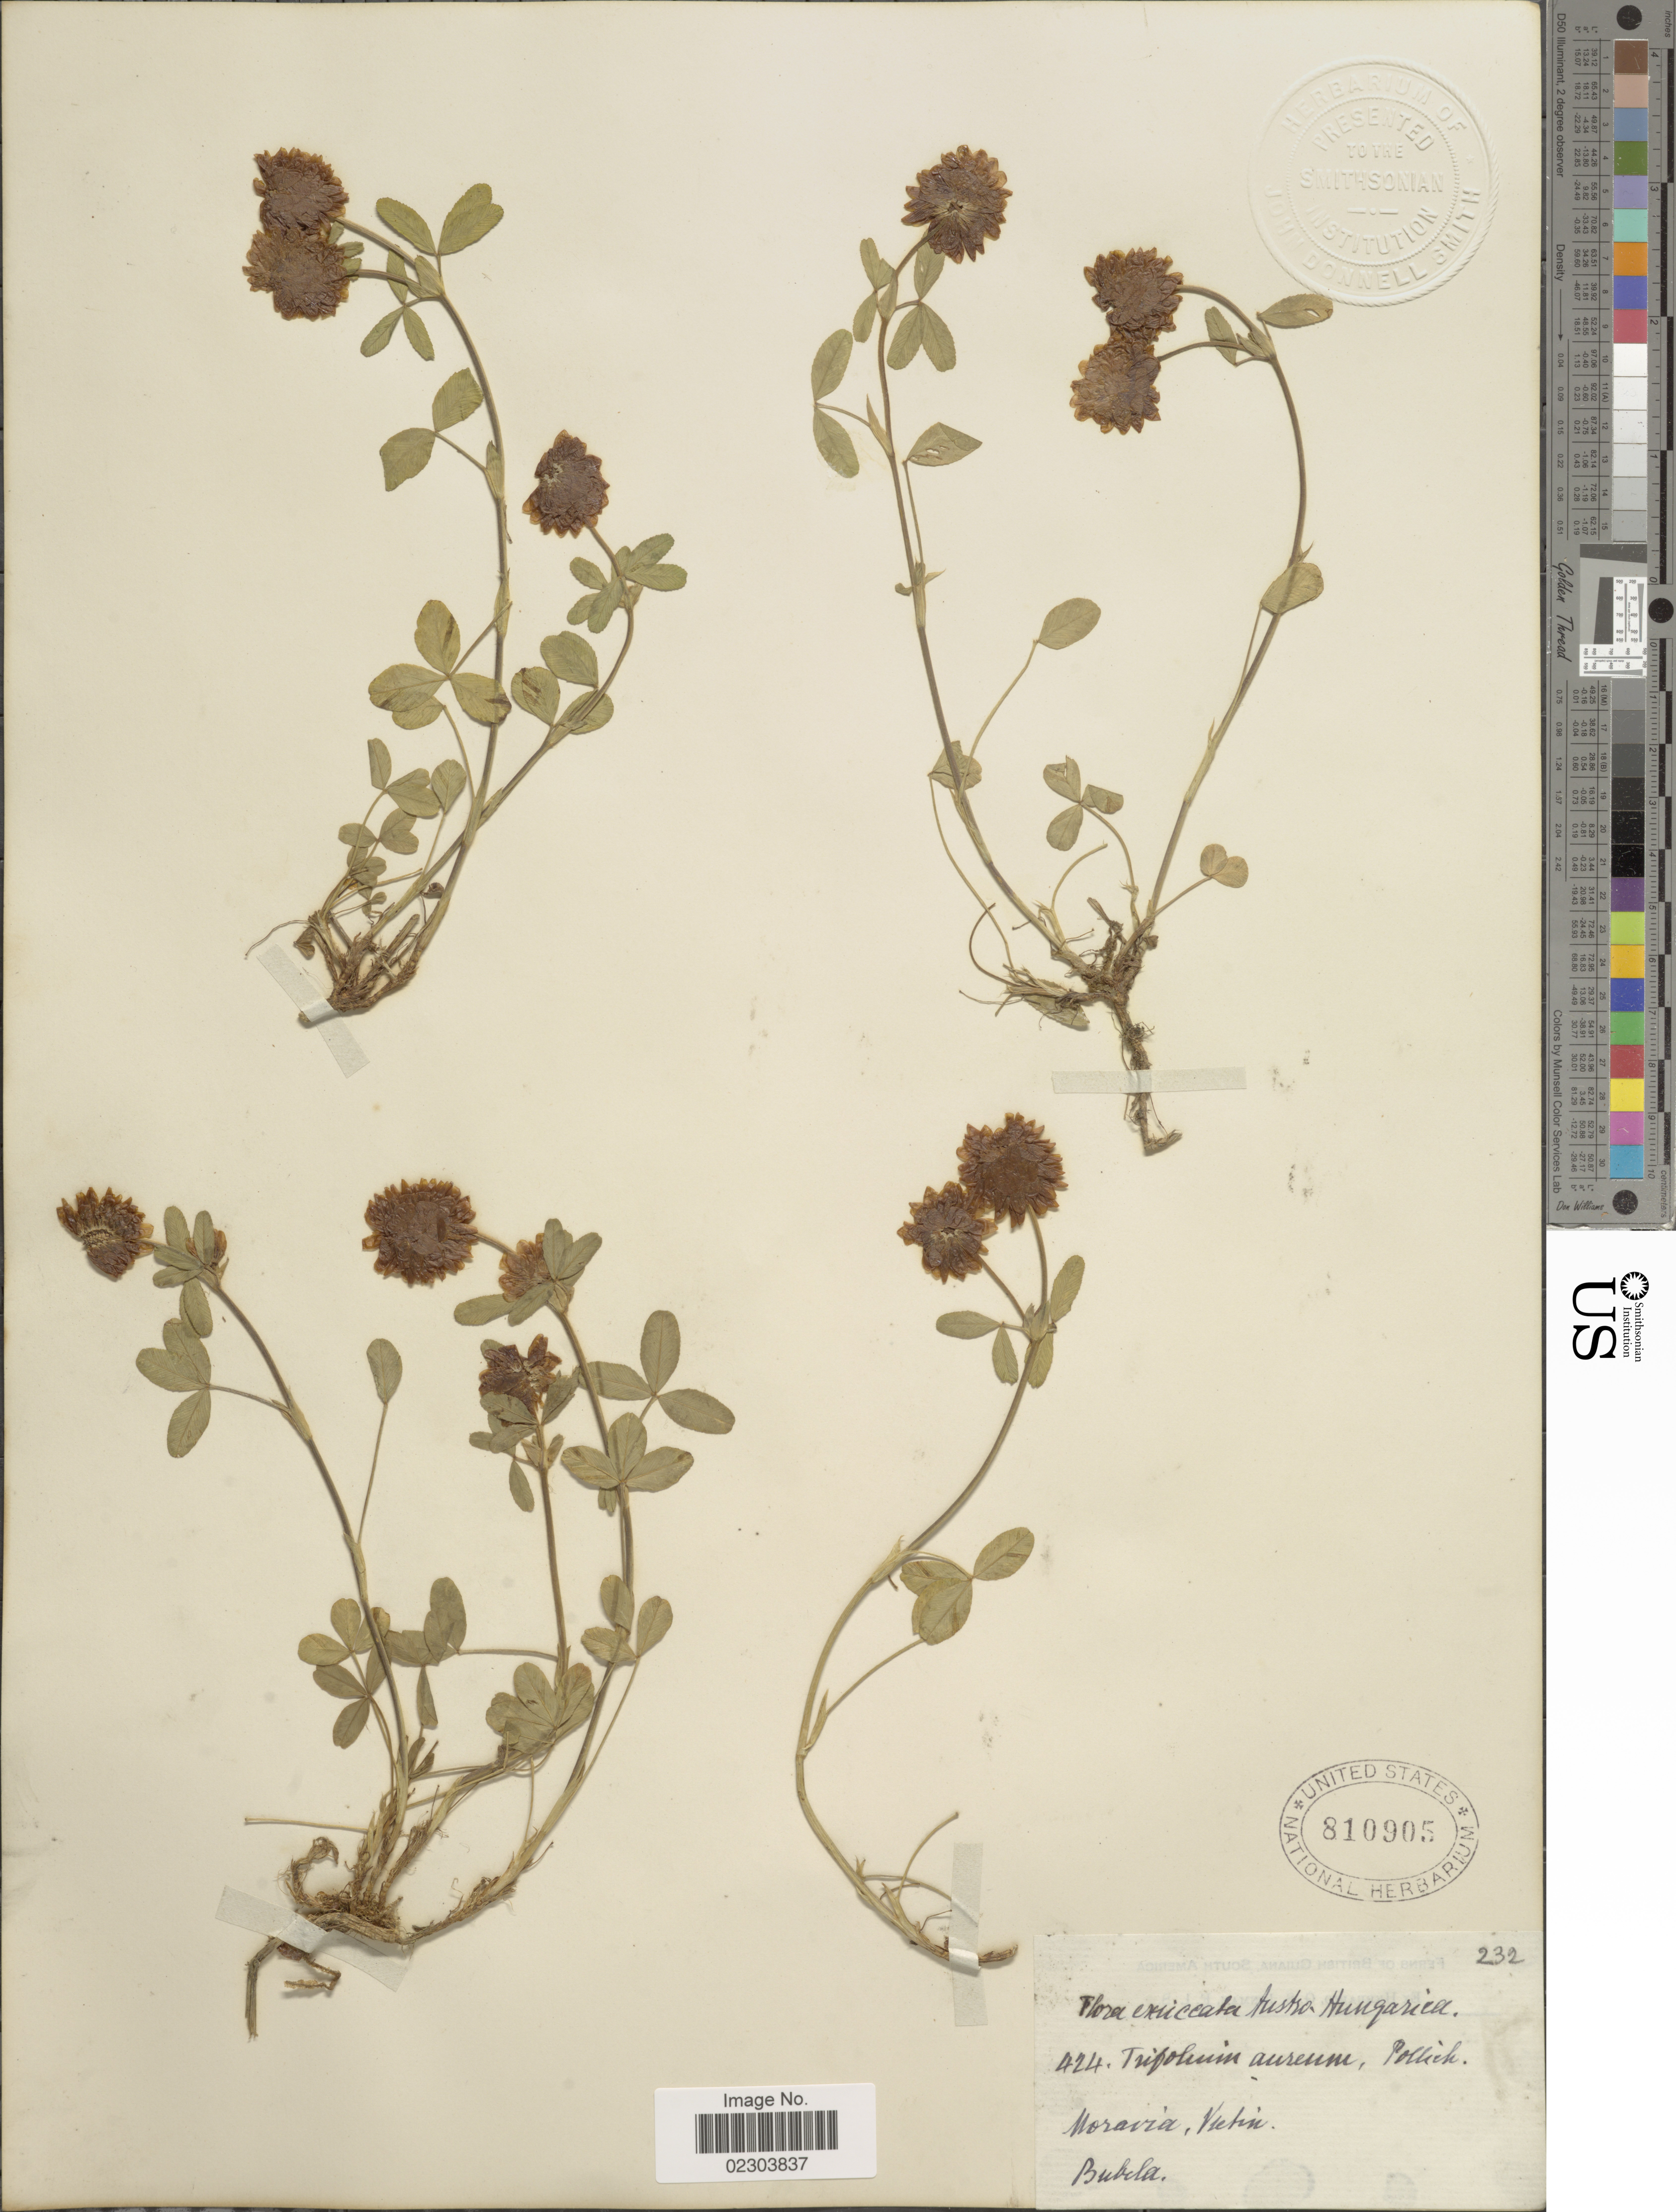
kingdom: Plantae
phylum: Tracheophyta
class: Magnoliopsida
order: Fabales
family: Fabaceae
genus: Trifolium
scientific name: Trifolium aureum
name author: Pollich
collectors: Bubela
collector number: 424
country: Hungary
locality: Austro Hungarica, Moravia, Vietin [interpreted]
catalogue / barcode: US 810905